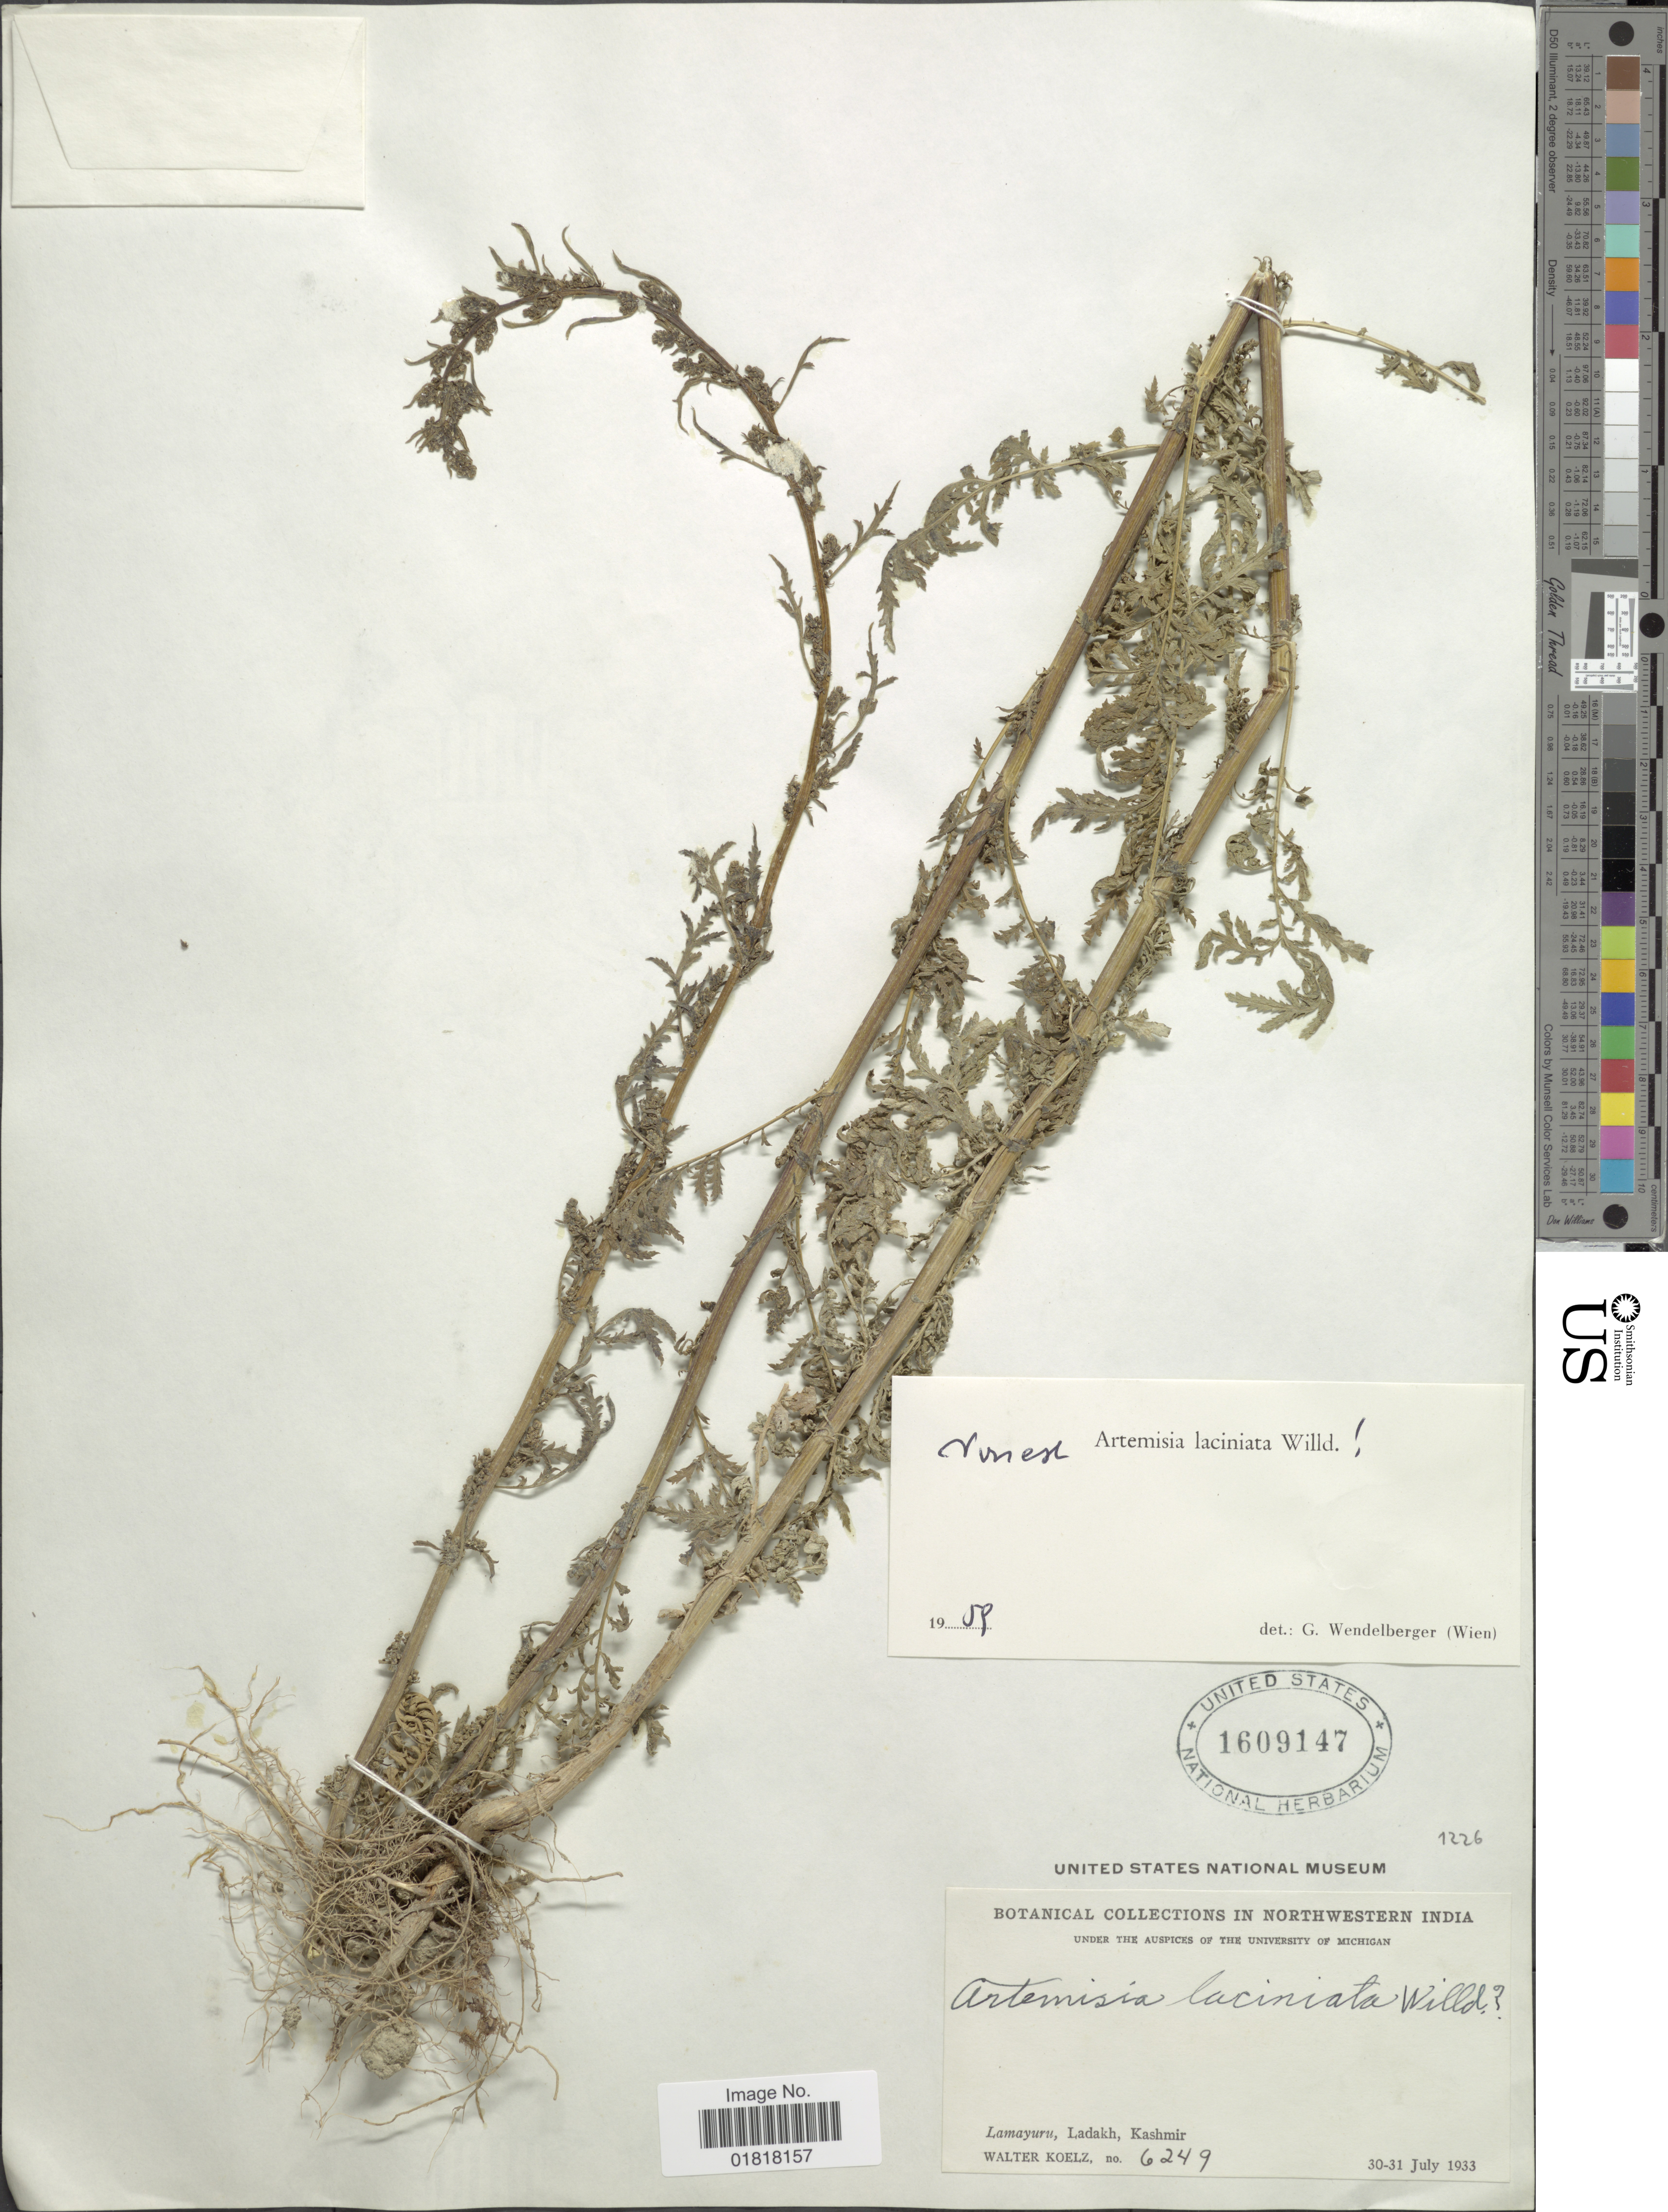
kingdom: Plantae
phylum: Tracheophyta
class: Magnoliopsida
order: Asterales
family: Asteraceae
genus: Artemisia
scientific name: Artemisia sp.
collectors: W. N. Koelz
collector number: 6249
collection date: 1933-07-30/1933-07-31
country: India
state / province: Jammu and Kashmir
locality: Northwestern India, Lamayuru, Ladakh, Kashmir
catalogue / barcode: US 1609147